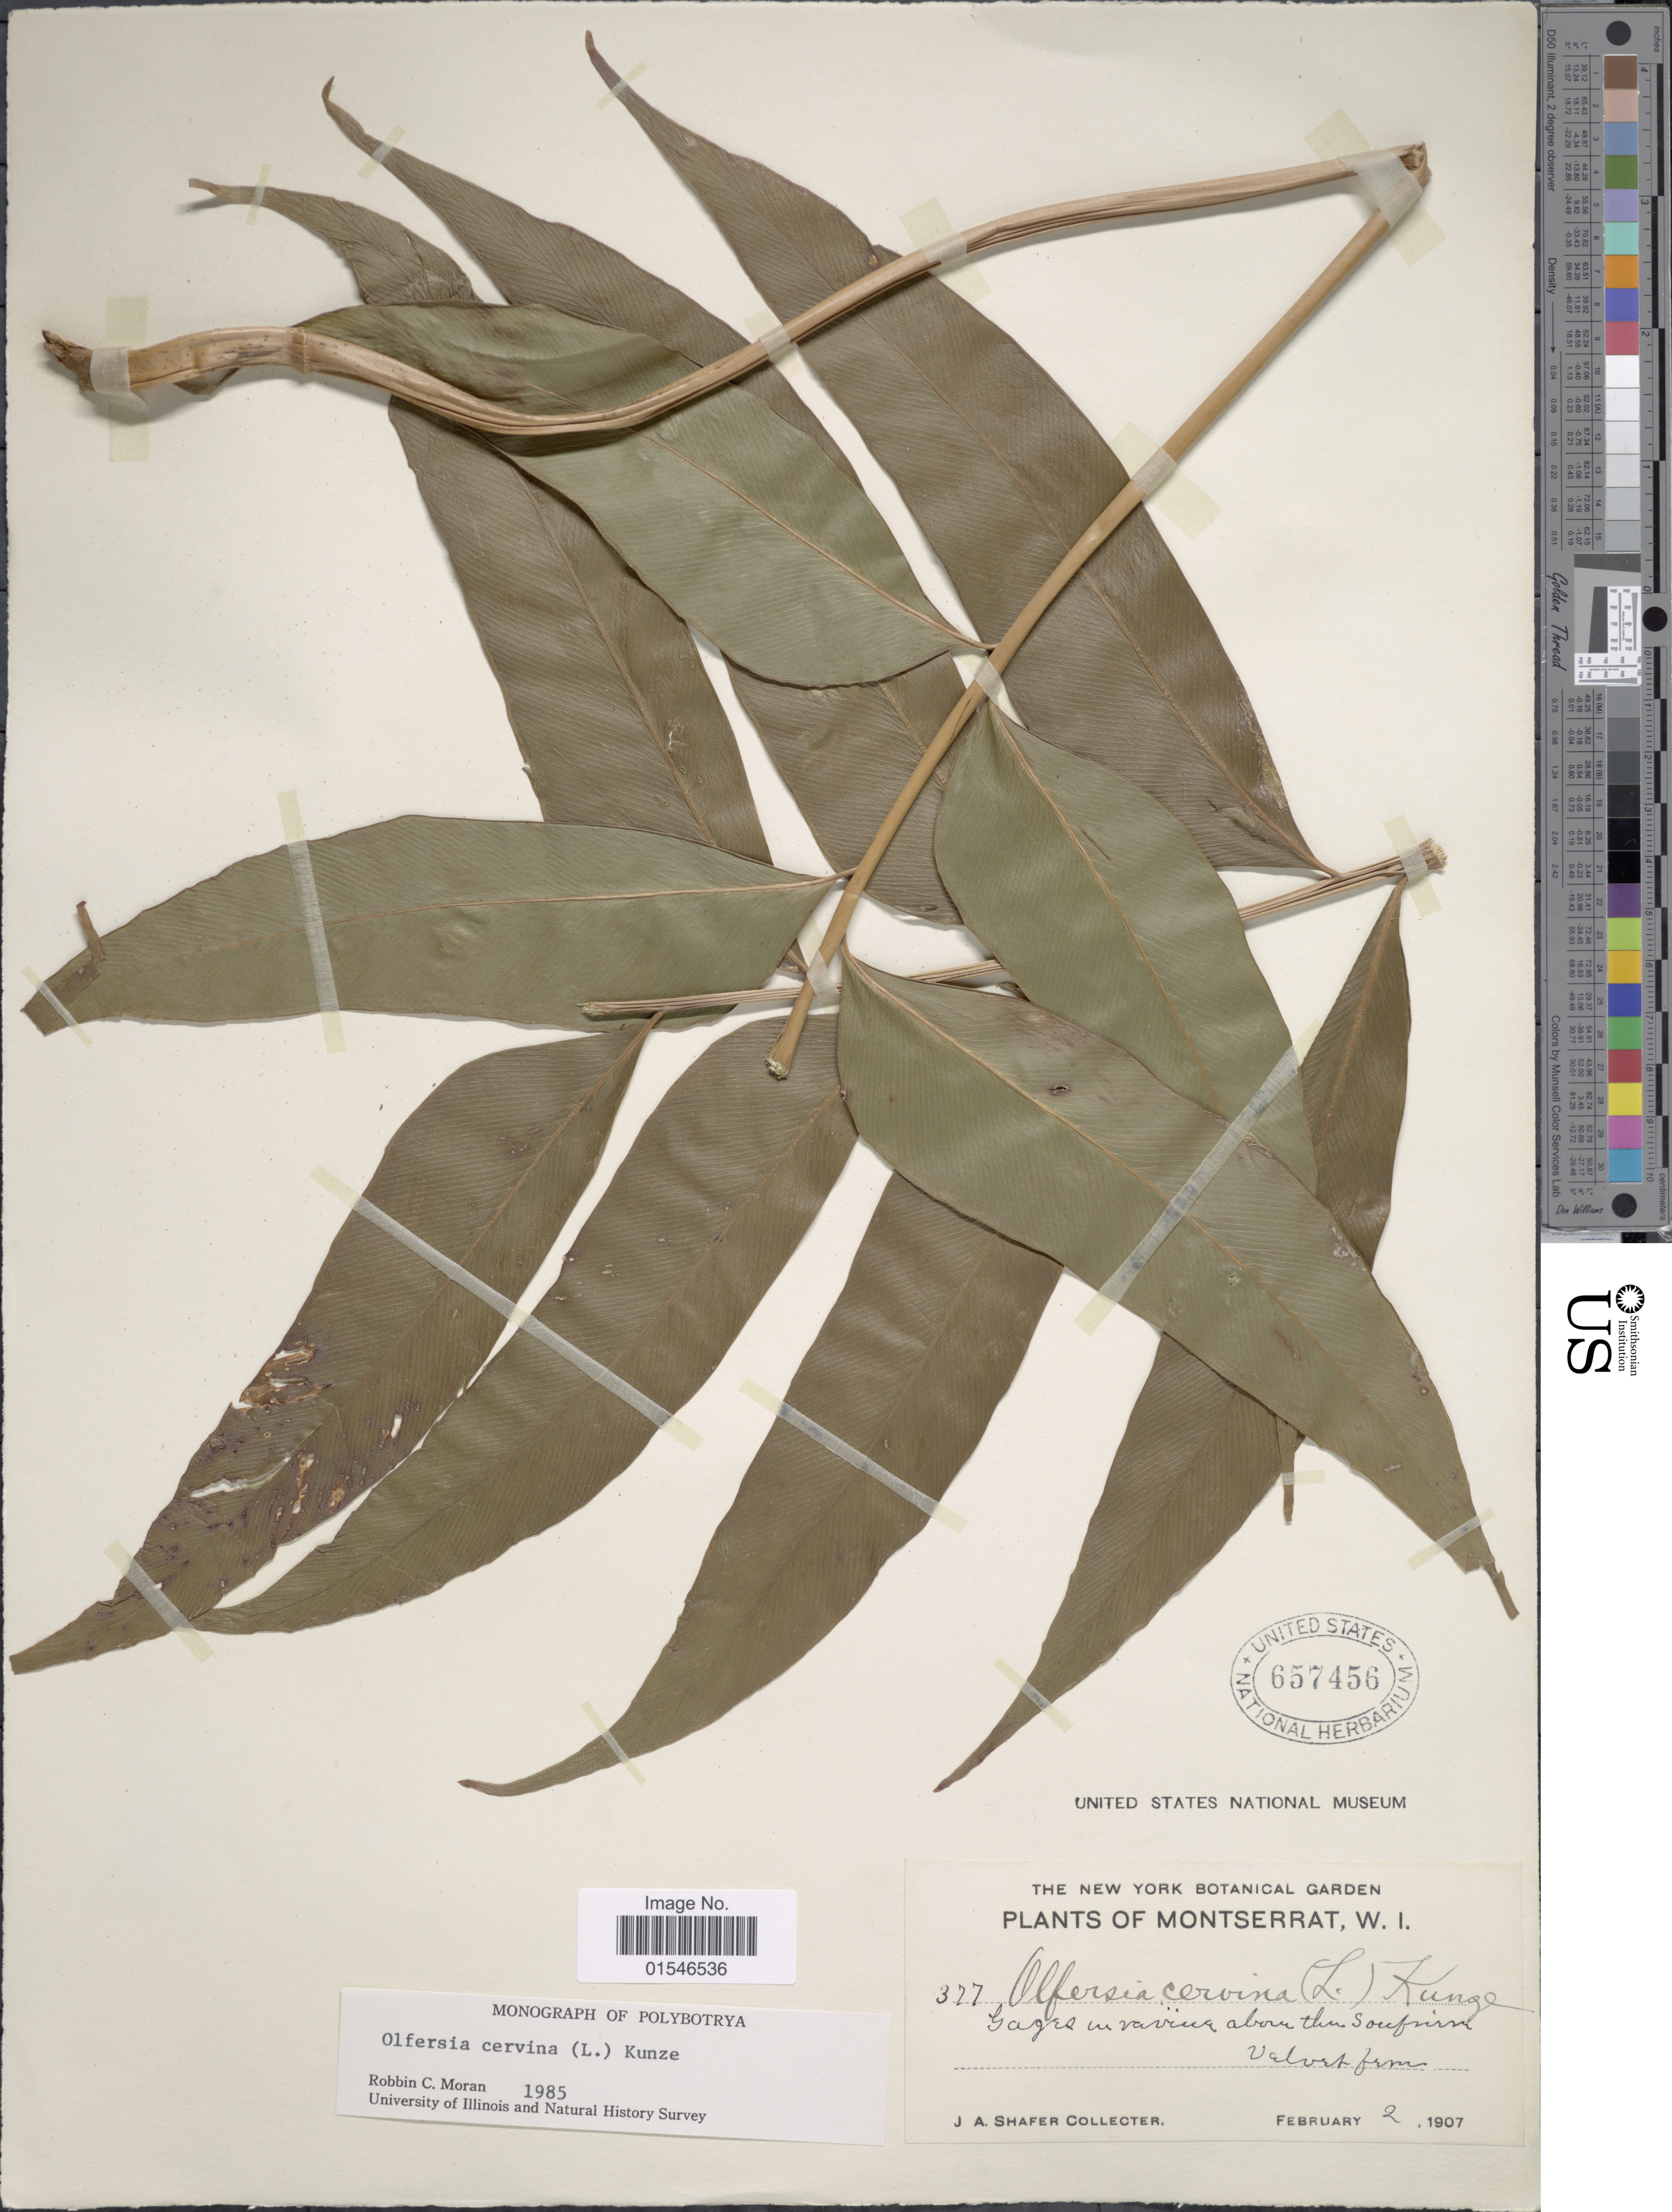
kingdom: Plantae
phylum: Tracheophyta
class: Polypodiopsida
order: Polypodiales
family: Dryopteridaceae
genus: Olfersia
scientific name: Olfersia cervina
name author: (L.) Kunze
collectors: J. A. Shafer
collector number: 377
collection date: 1907-02-02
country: Montserrat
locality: Gages in ravine above the Soufriere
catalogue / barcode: US 657456